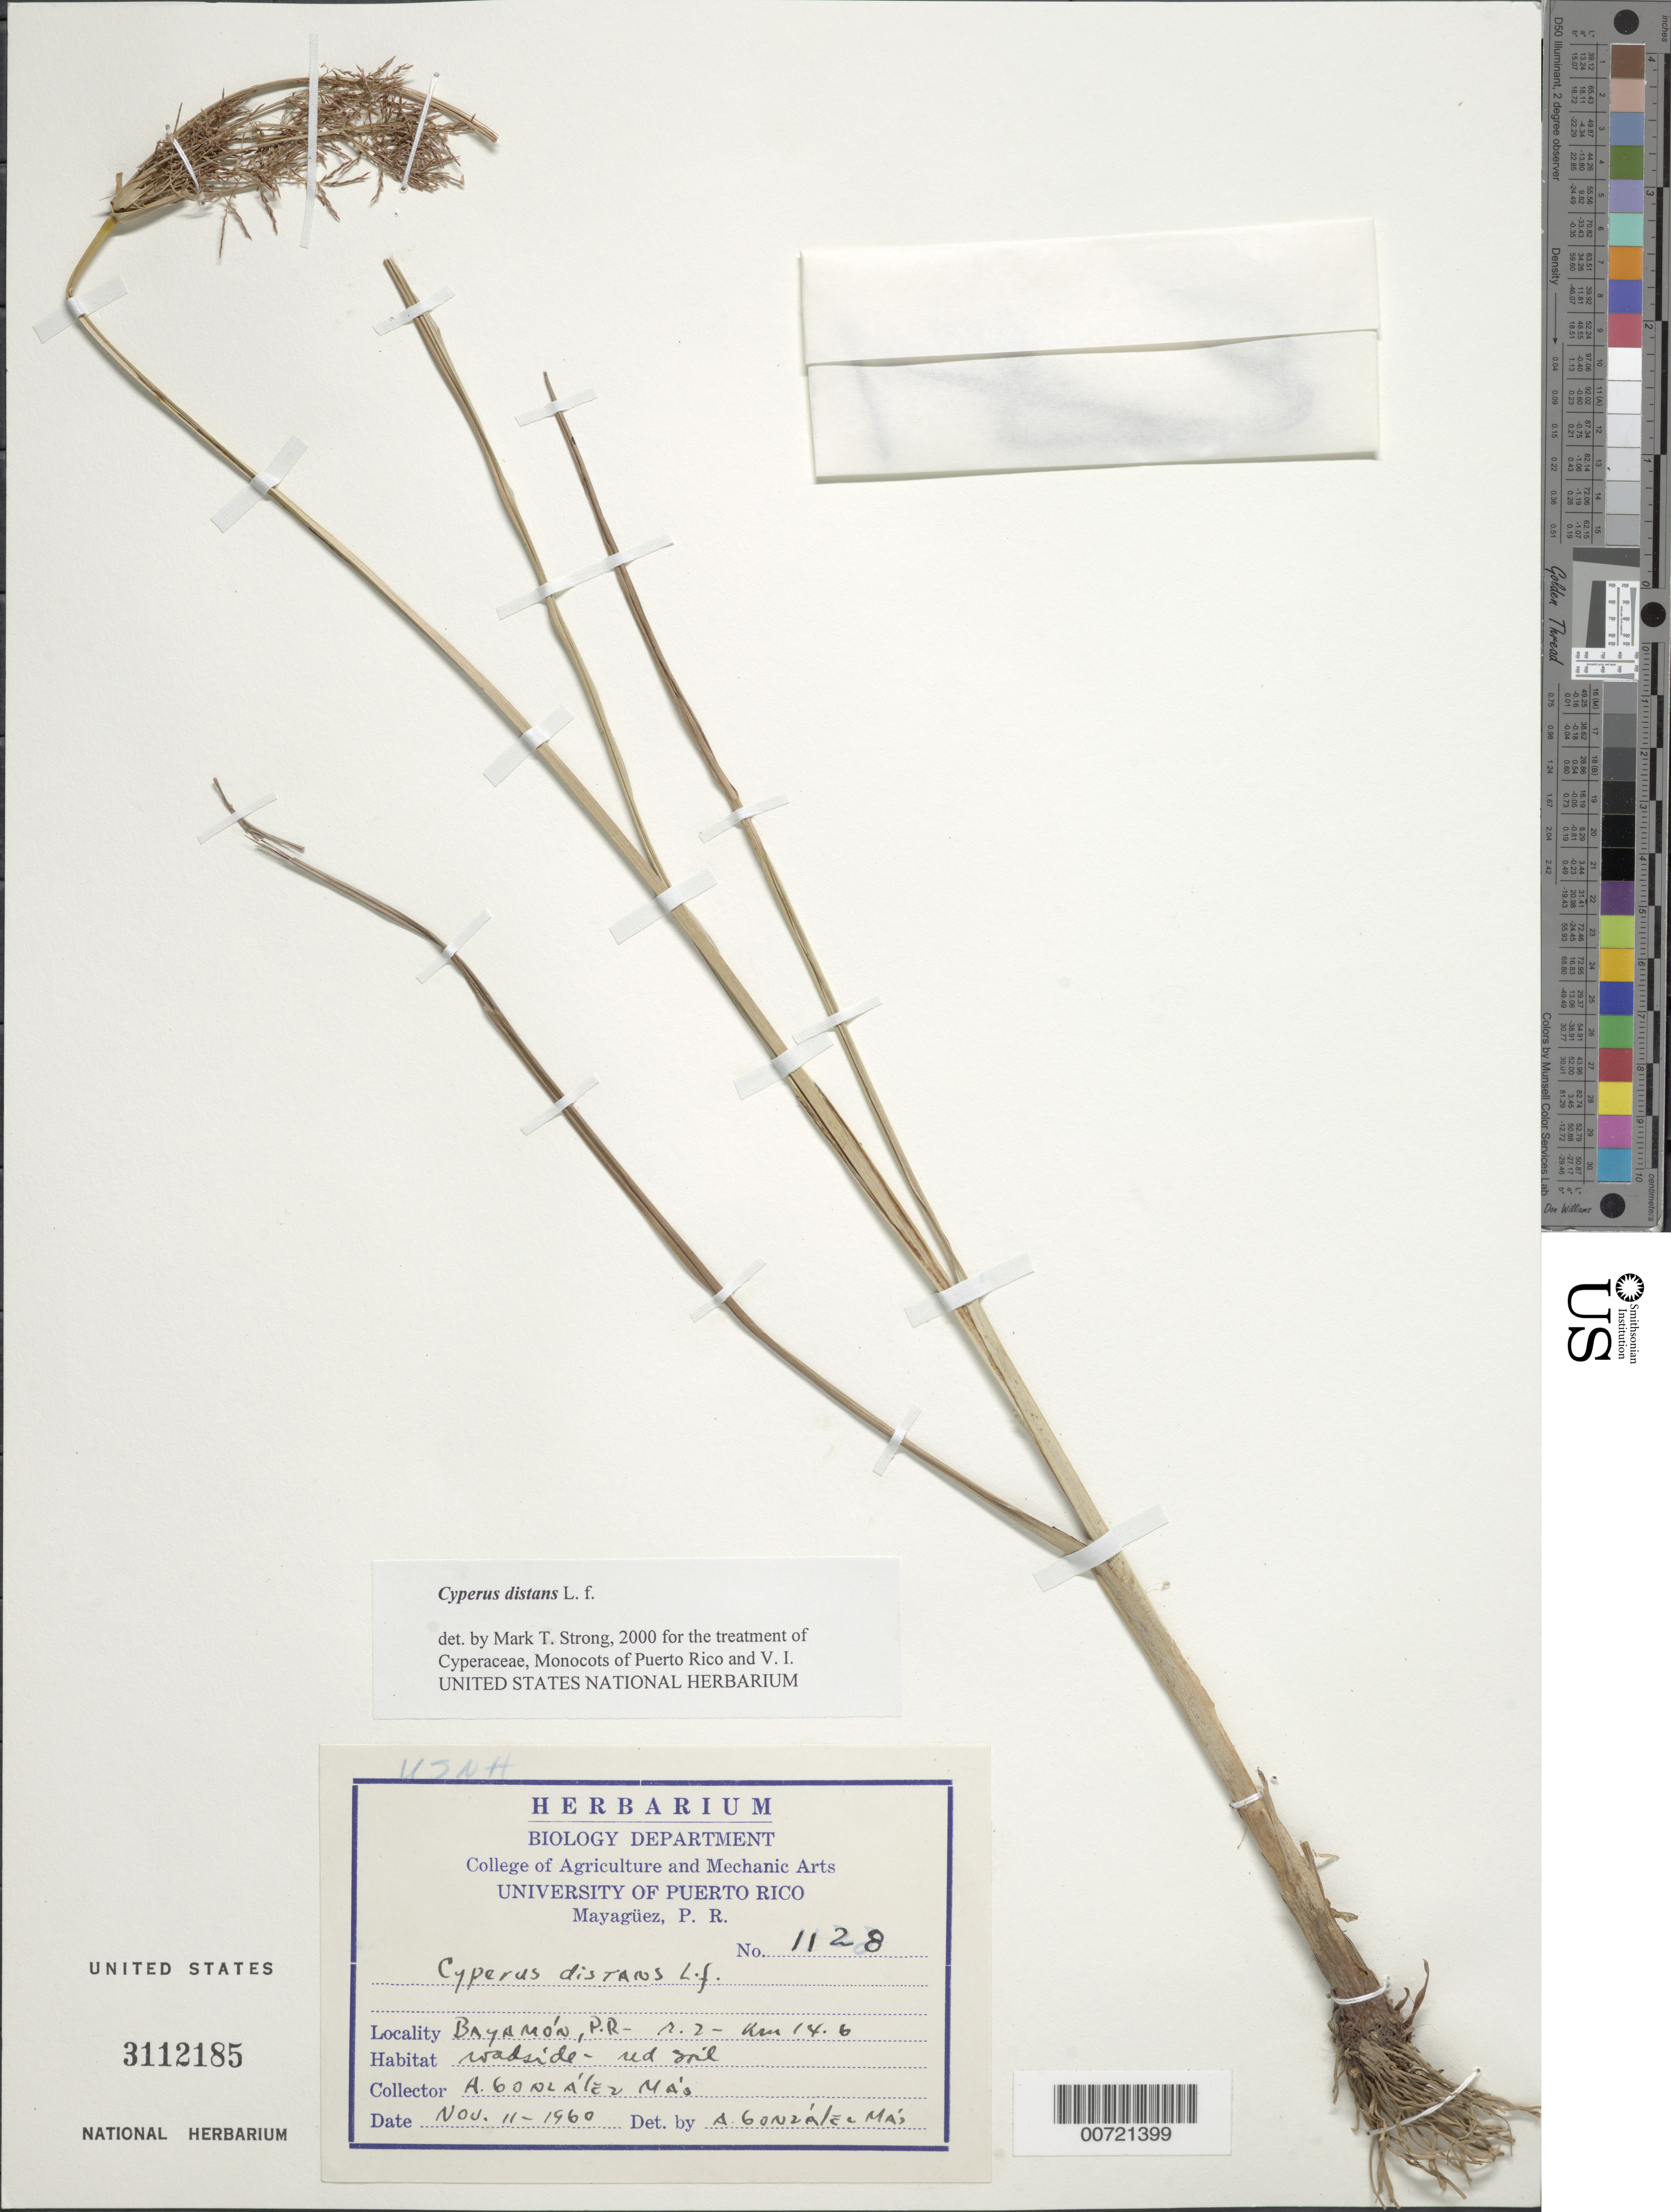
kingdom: Plantae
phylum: Tracheophyta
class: Liliopsida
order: Poales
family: Cyperaceae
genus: Cyperus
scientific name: Cyperus distans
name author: L. f.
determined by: Strong, M. T., (US), Smithsonian Institution - National Museum of Natural History (UNITED STATES)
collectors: A. González Más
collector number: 1128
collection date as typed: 11 Nov 1960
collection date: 1960-11-11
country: Puerto Rico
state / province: Bayamón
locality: Bayamón: Rd. 2, km 14.6.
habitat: Roadside.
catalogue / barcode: US 3112185